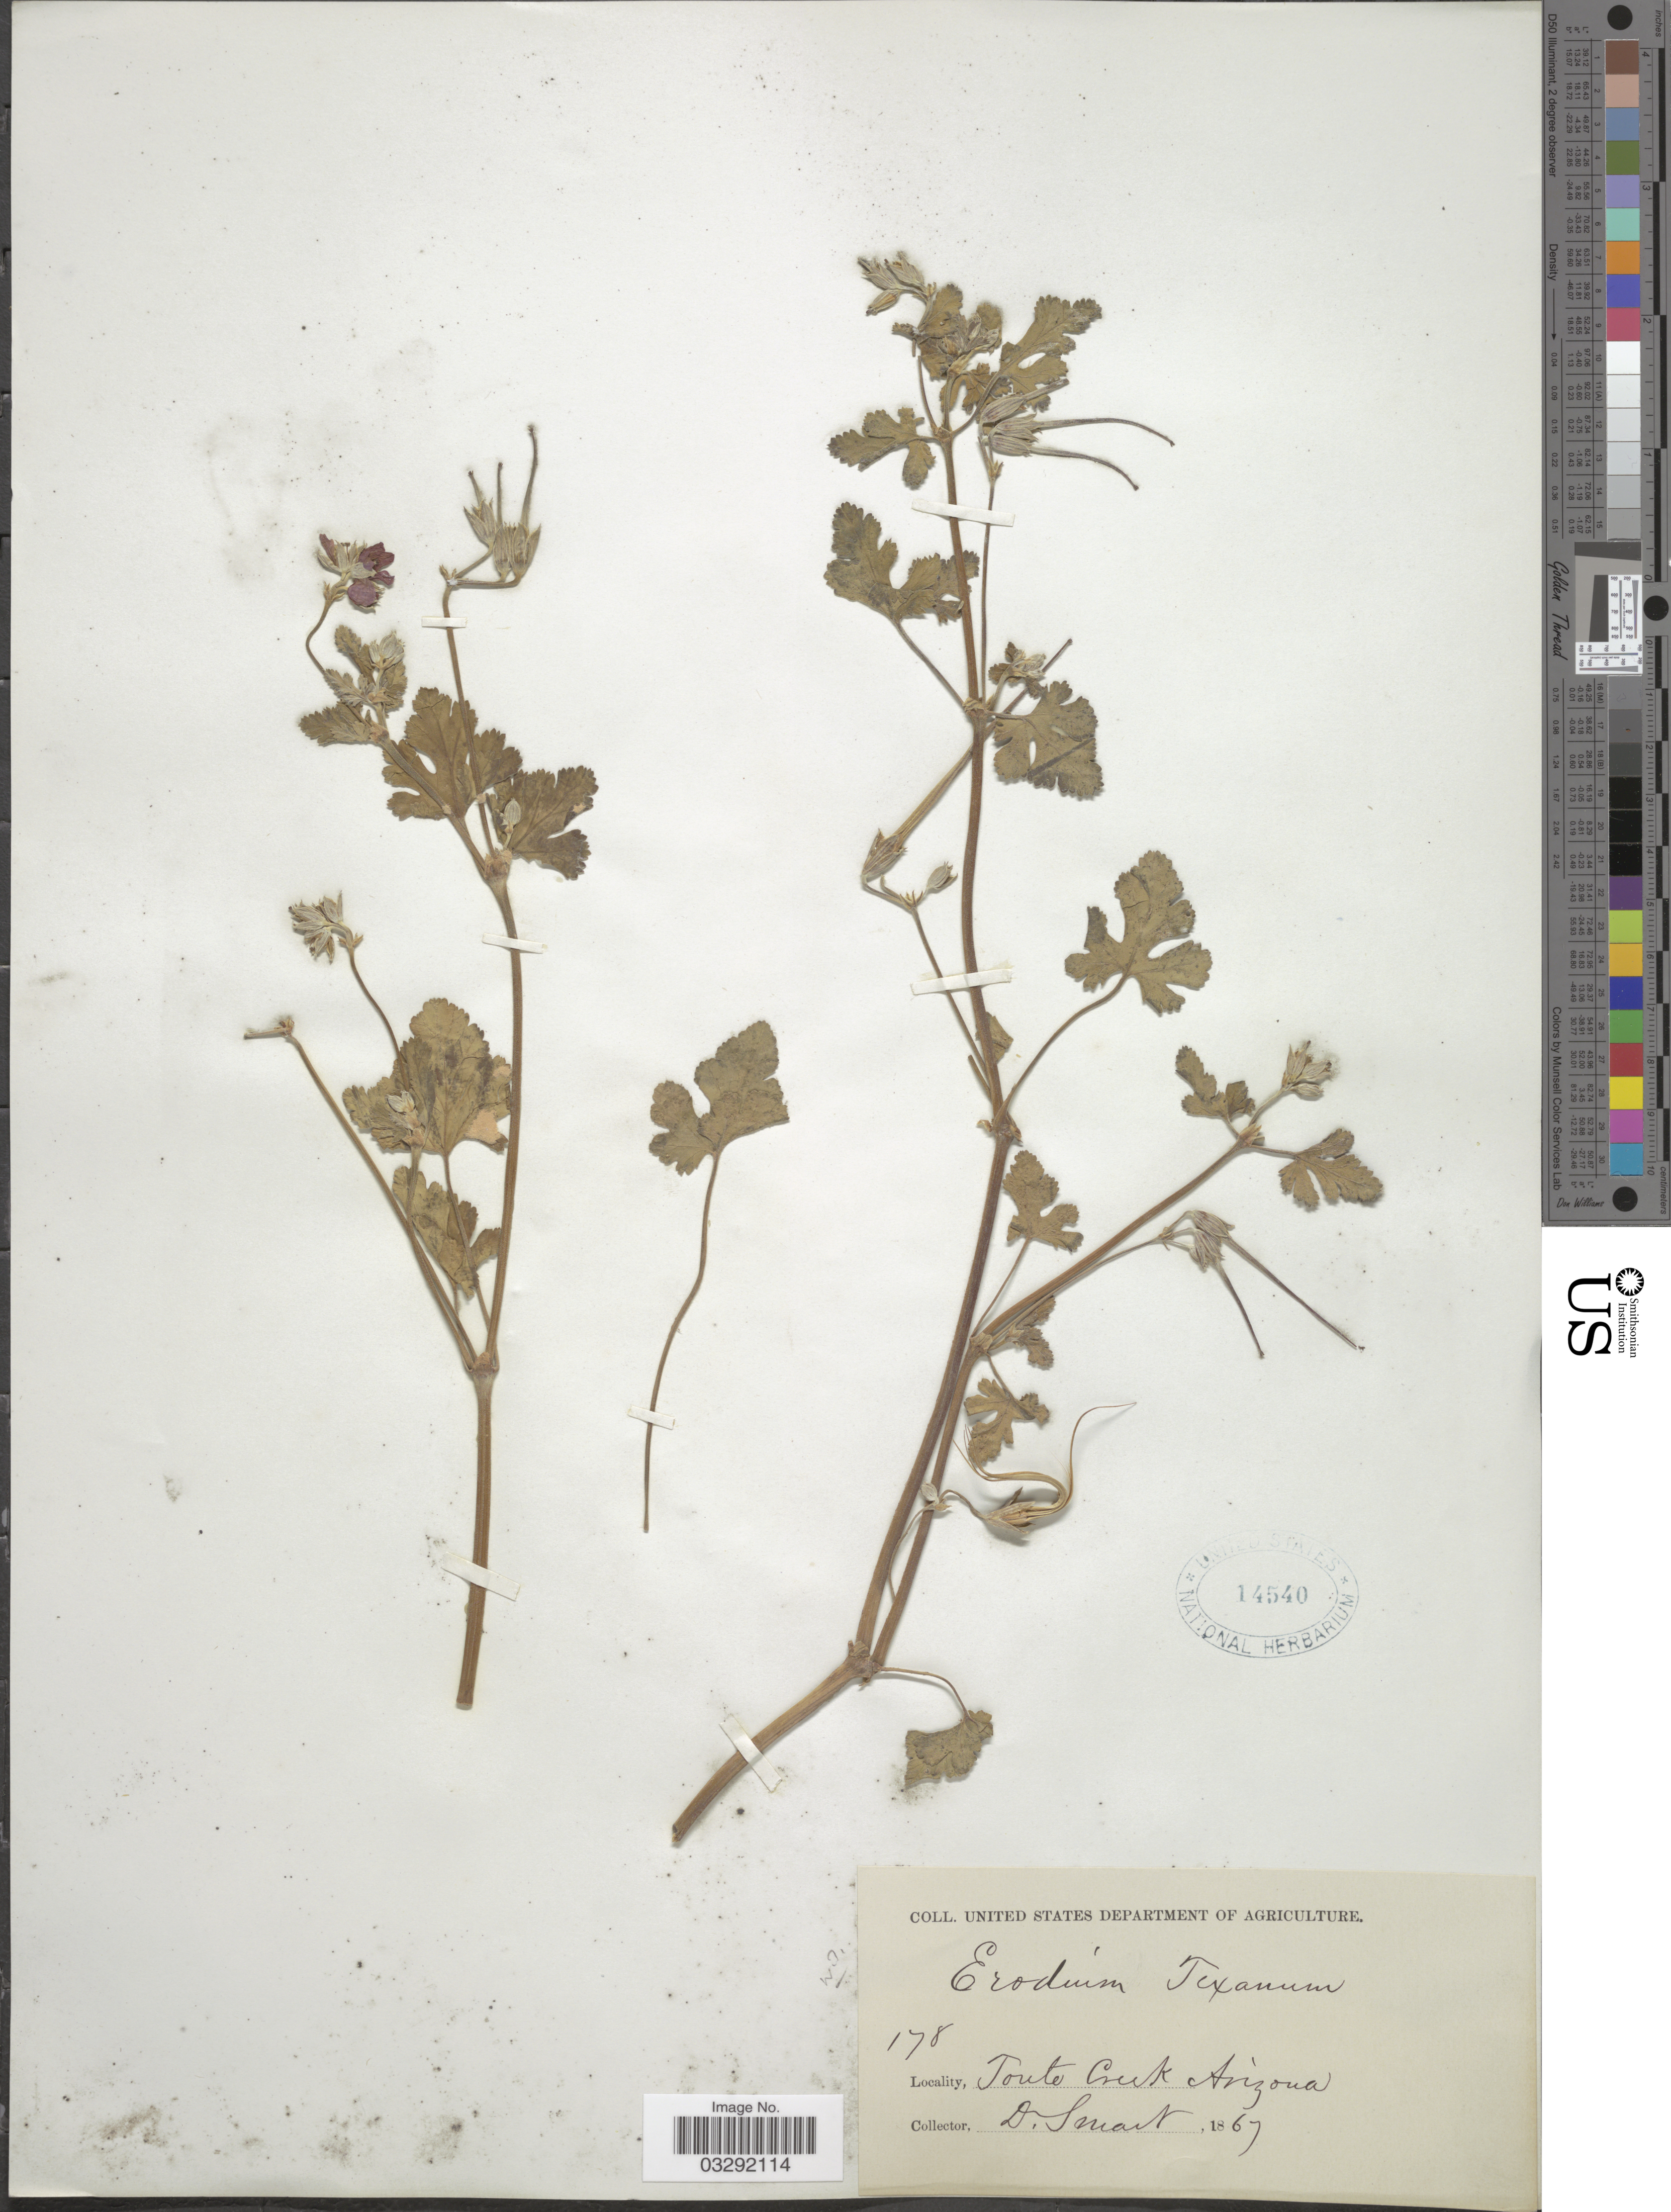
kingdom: Plantae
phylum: Tracheophyta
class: Magnoliopsida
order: Geraniales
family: Geraniaceae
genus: Erodium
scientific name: Erodium texanum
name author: A. Gray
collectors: -. Smart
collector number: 178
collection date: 1867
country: United States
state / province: Arizona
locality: Toute Creek.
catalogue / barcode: US 14540